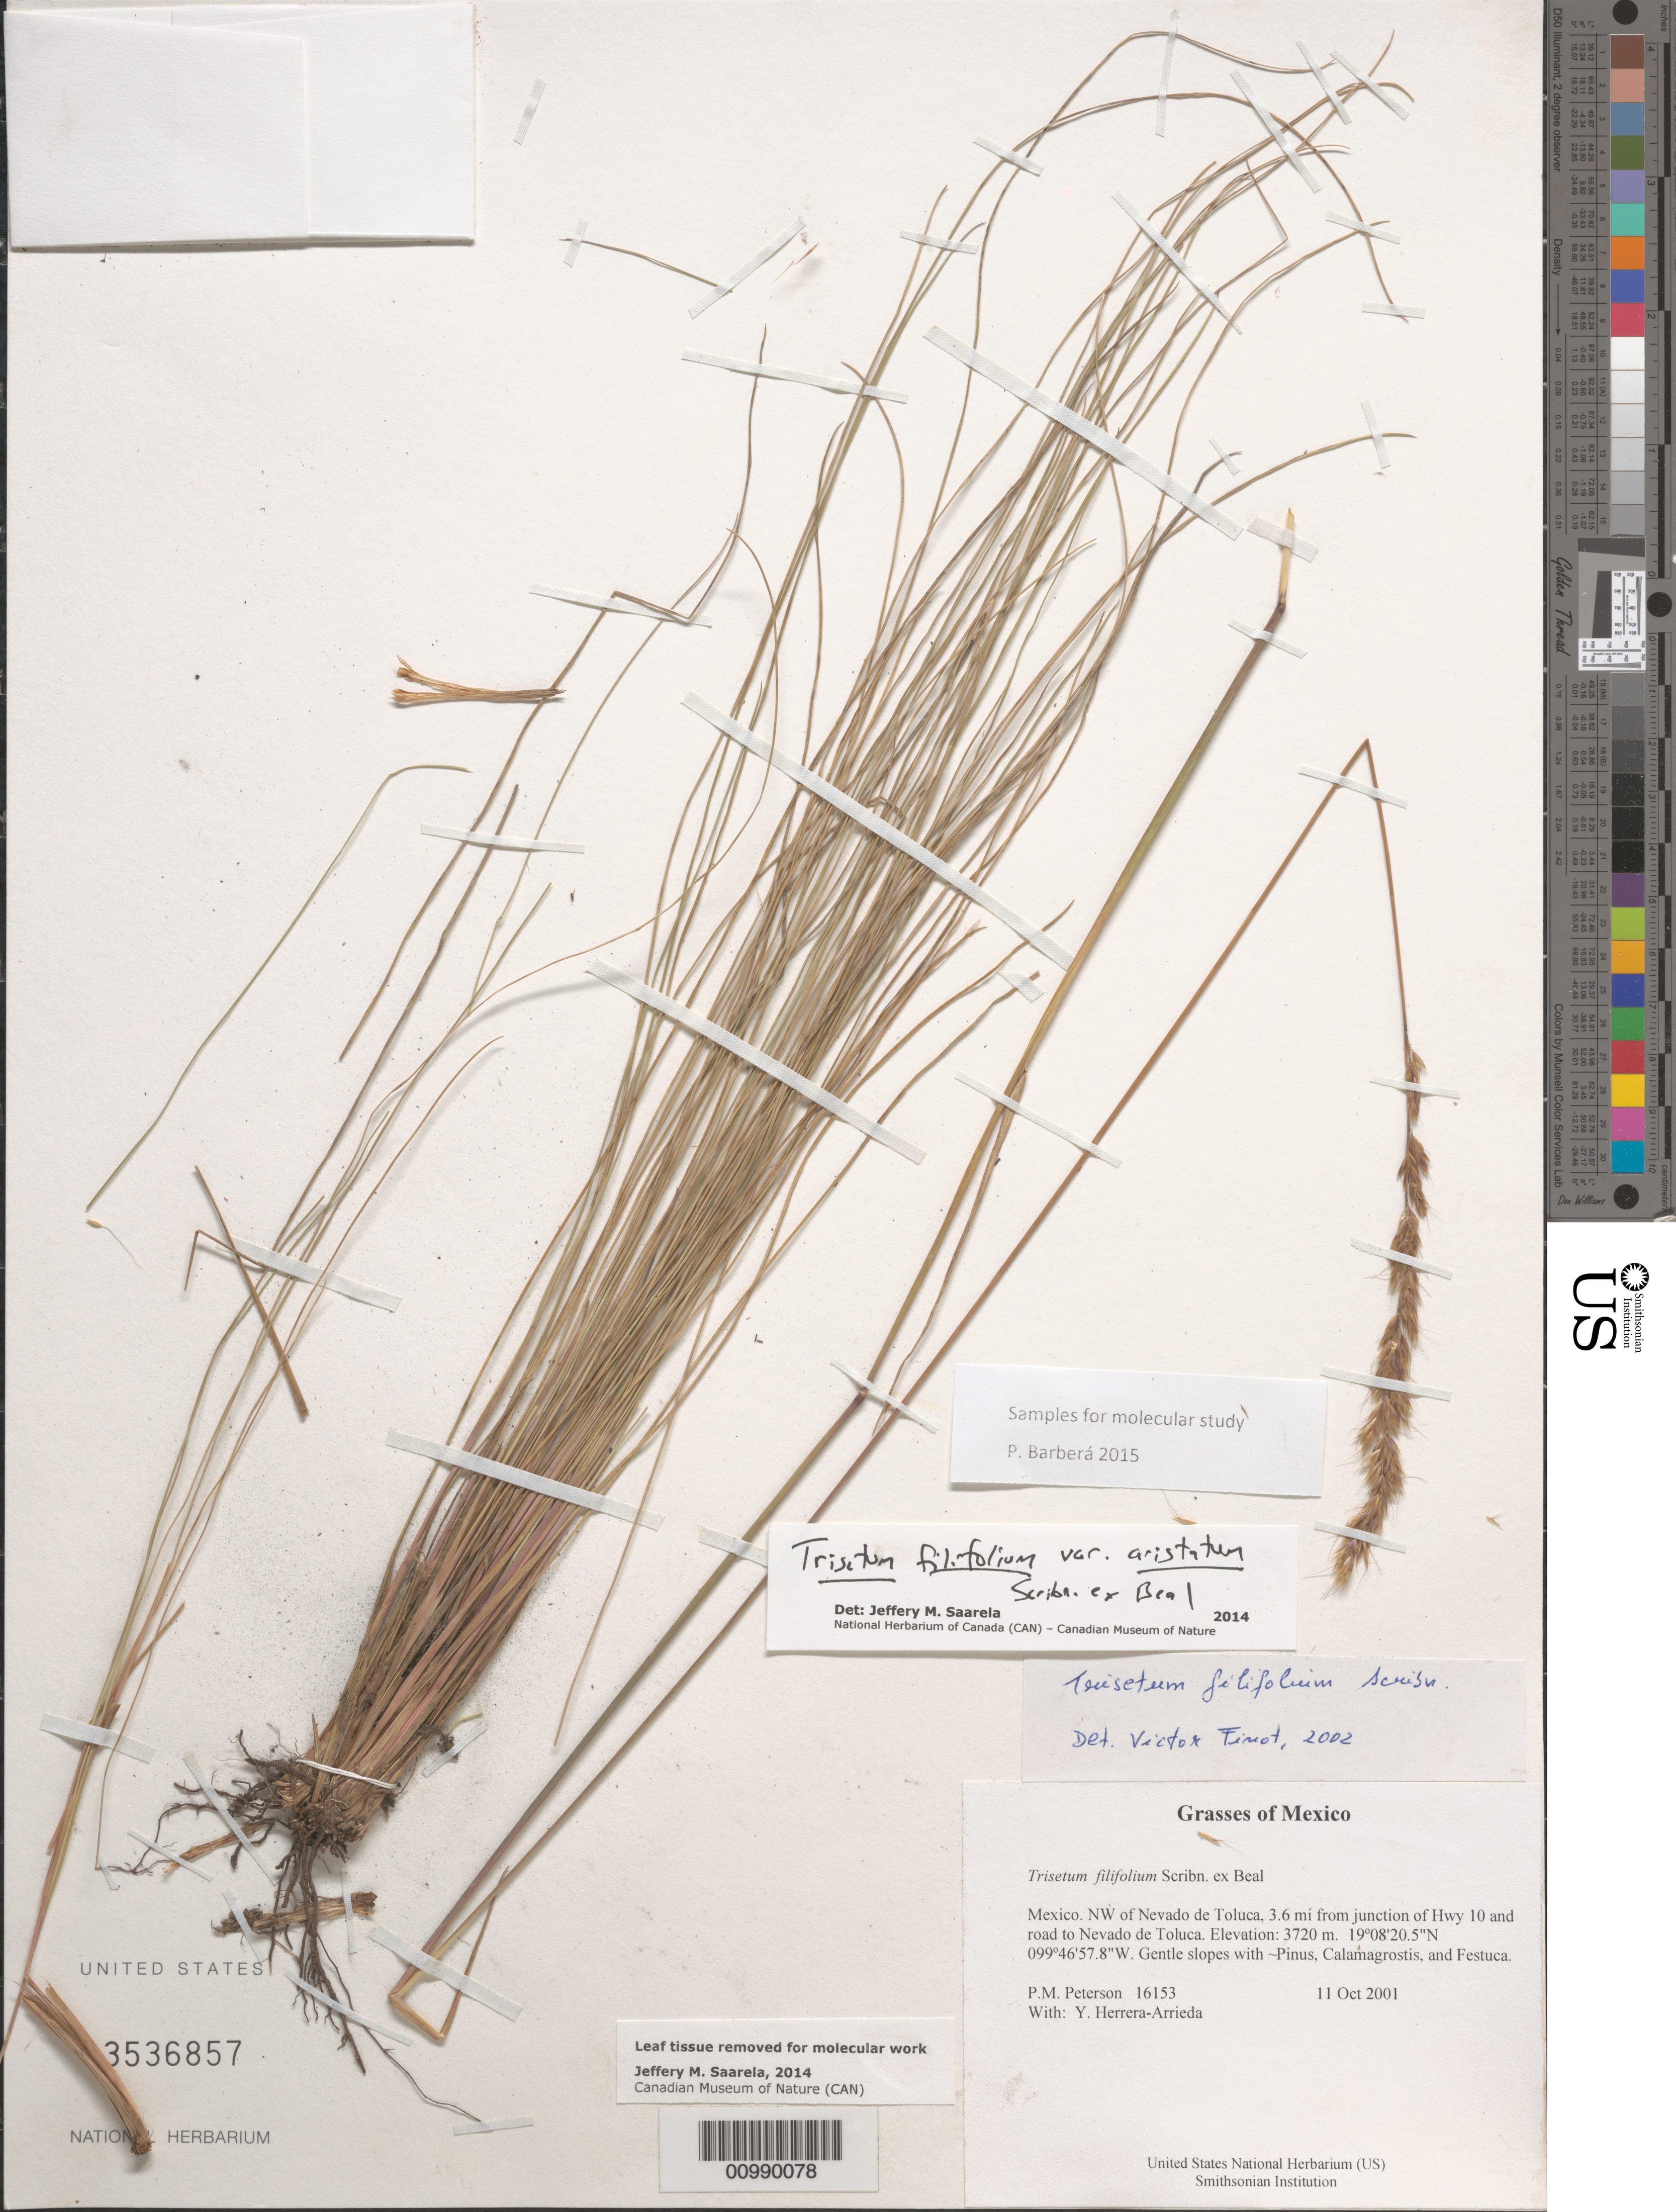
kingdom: Plantae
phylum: Tracheophyta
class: Liliopsida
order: Poales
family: Poaceae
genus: Trisetum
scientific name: Trisetum filifolium var. aristatum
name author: Scribn. ex W.J. Beal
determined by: Saarela, J. M., (CAN), Canadian Museum of Nature (CANADA)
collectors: P. M. Peterson & Y. Herrera Arrieta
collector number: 16153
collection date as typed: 11 Oct 2001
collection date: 2001-10-11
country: Mexico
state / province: México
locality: NW of Nevado de Toluca, 3.6 mi from junction of Hwy 10 and road to Nevado de Toluca.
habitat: Gentle slopes with ~Pinus, Calamagrostis, and Festuca.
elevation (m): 3720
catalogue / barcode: US 3536857